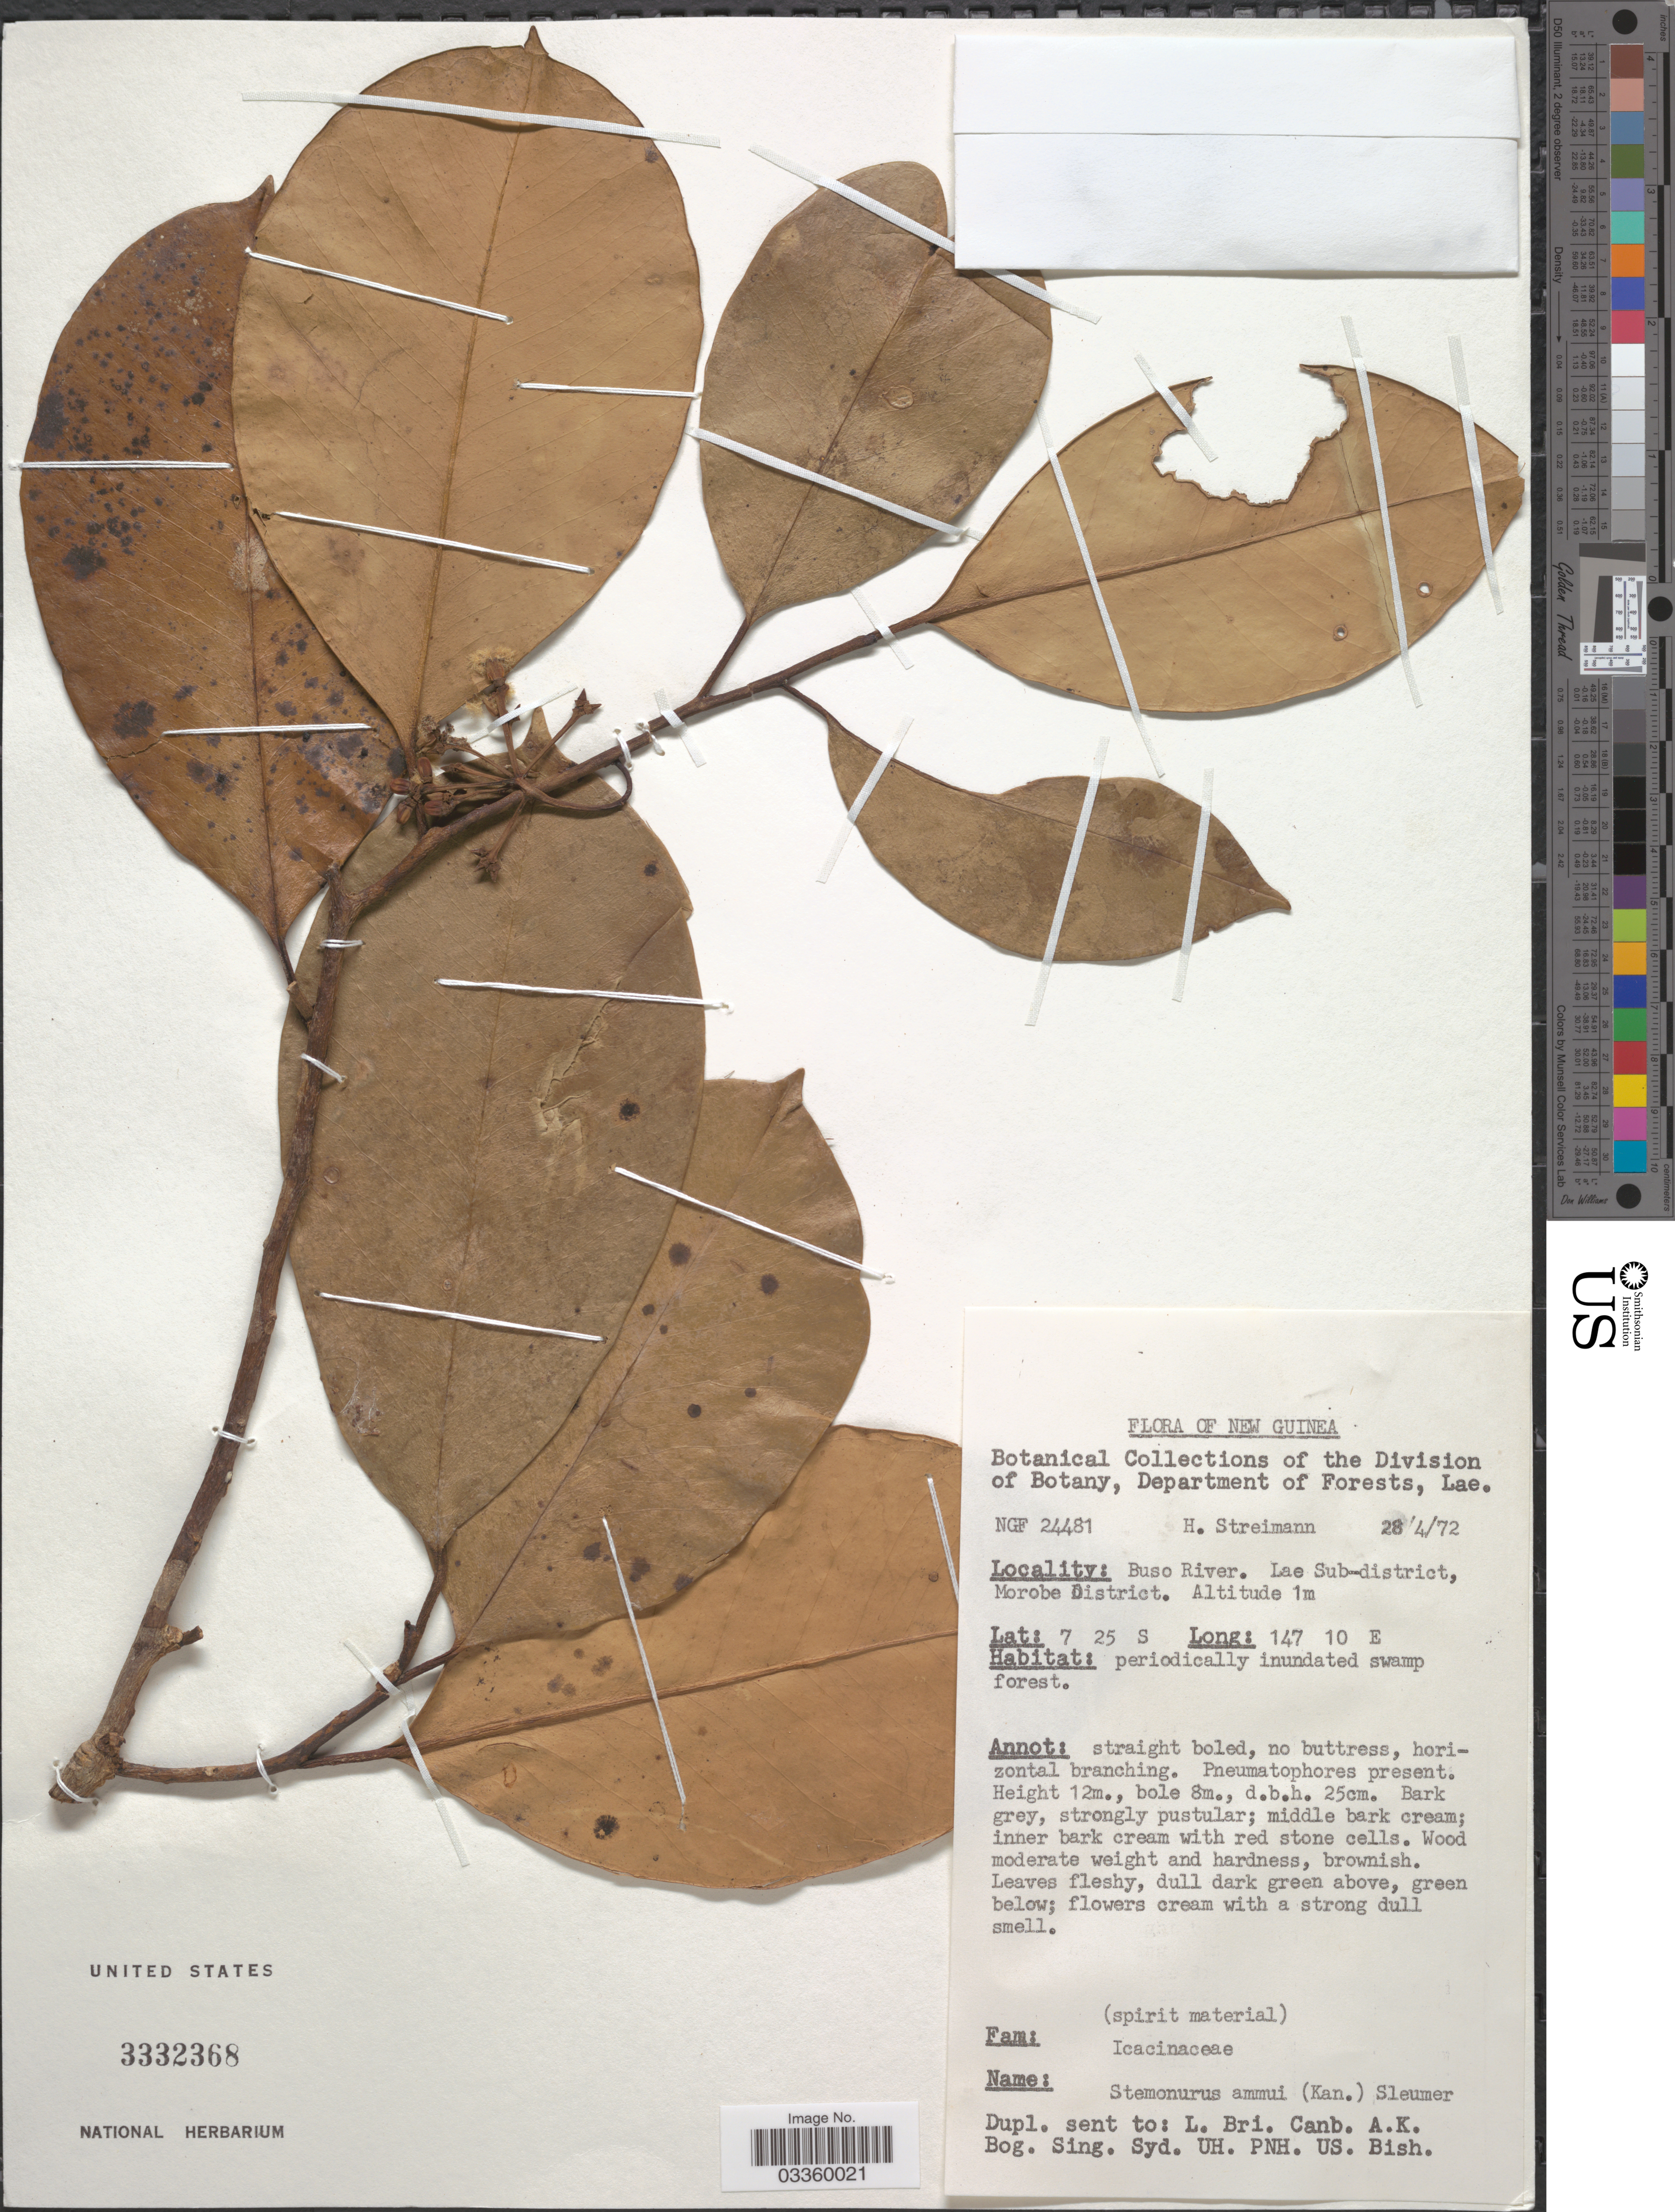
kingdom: Plantae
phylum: Tracheophyta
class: Magnoliopsida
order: Cardiopteridales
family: Stemonuraceae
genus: Stemonurus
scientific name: Stemonurus ammui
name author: (Kaneh.) Sleumer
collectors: H. Streimann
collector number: NGF 24481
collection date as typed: Transcribed d/m/y: 28/4/72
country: Papua New Guinea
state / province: Morobe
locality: New Guinea. Buso River. Lae Sub-district, Morobe District.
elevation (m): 1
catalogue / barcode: US 3332368